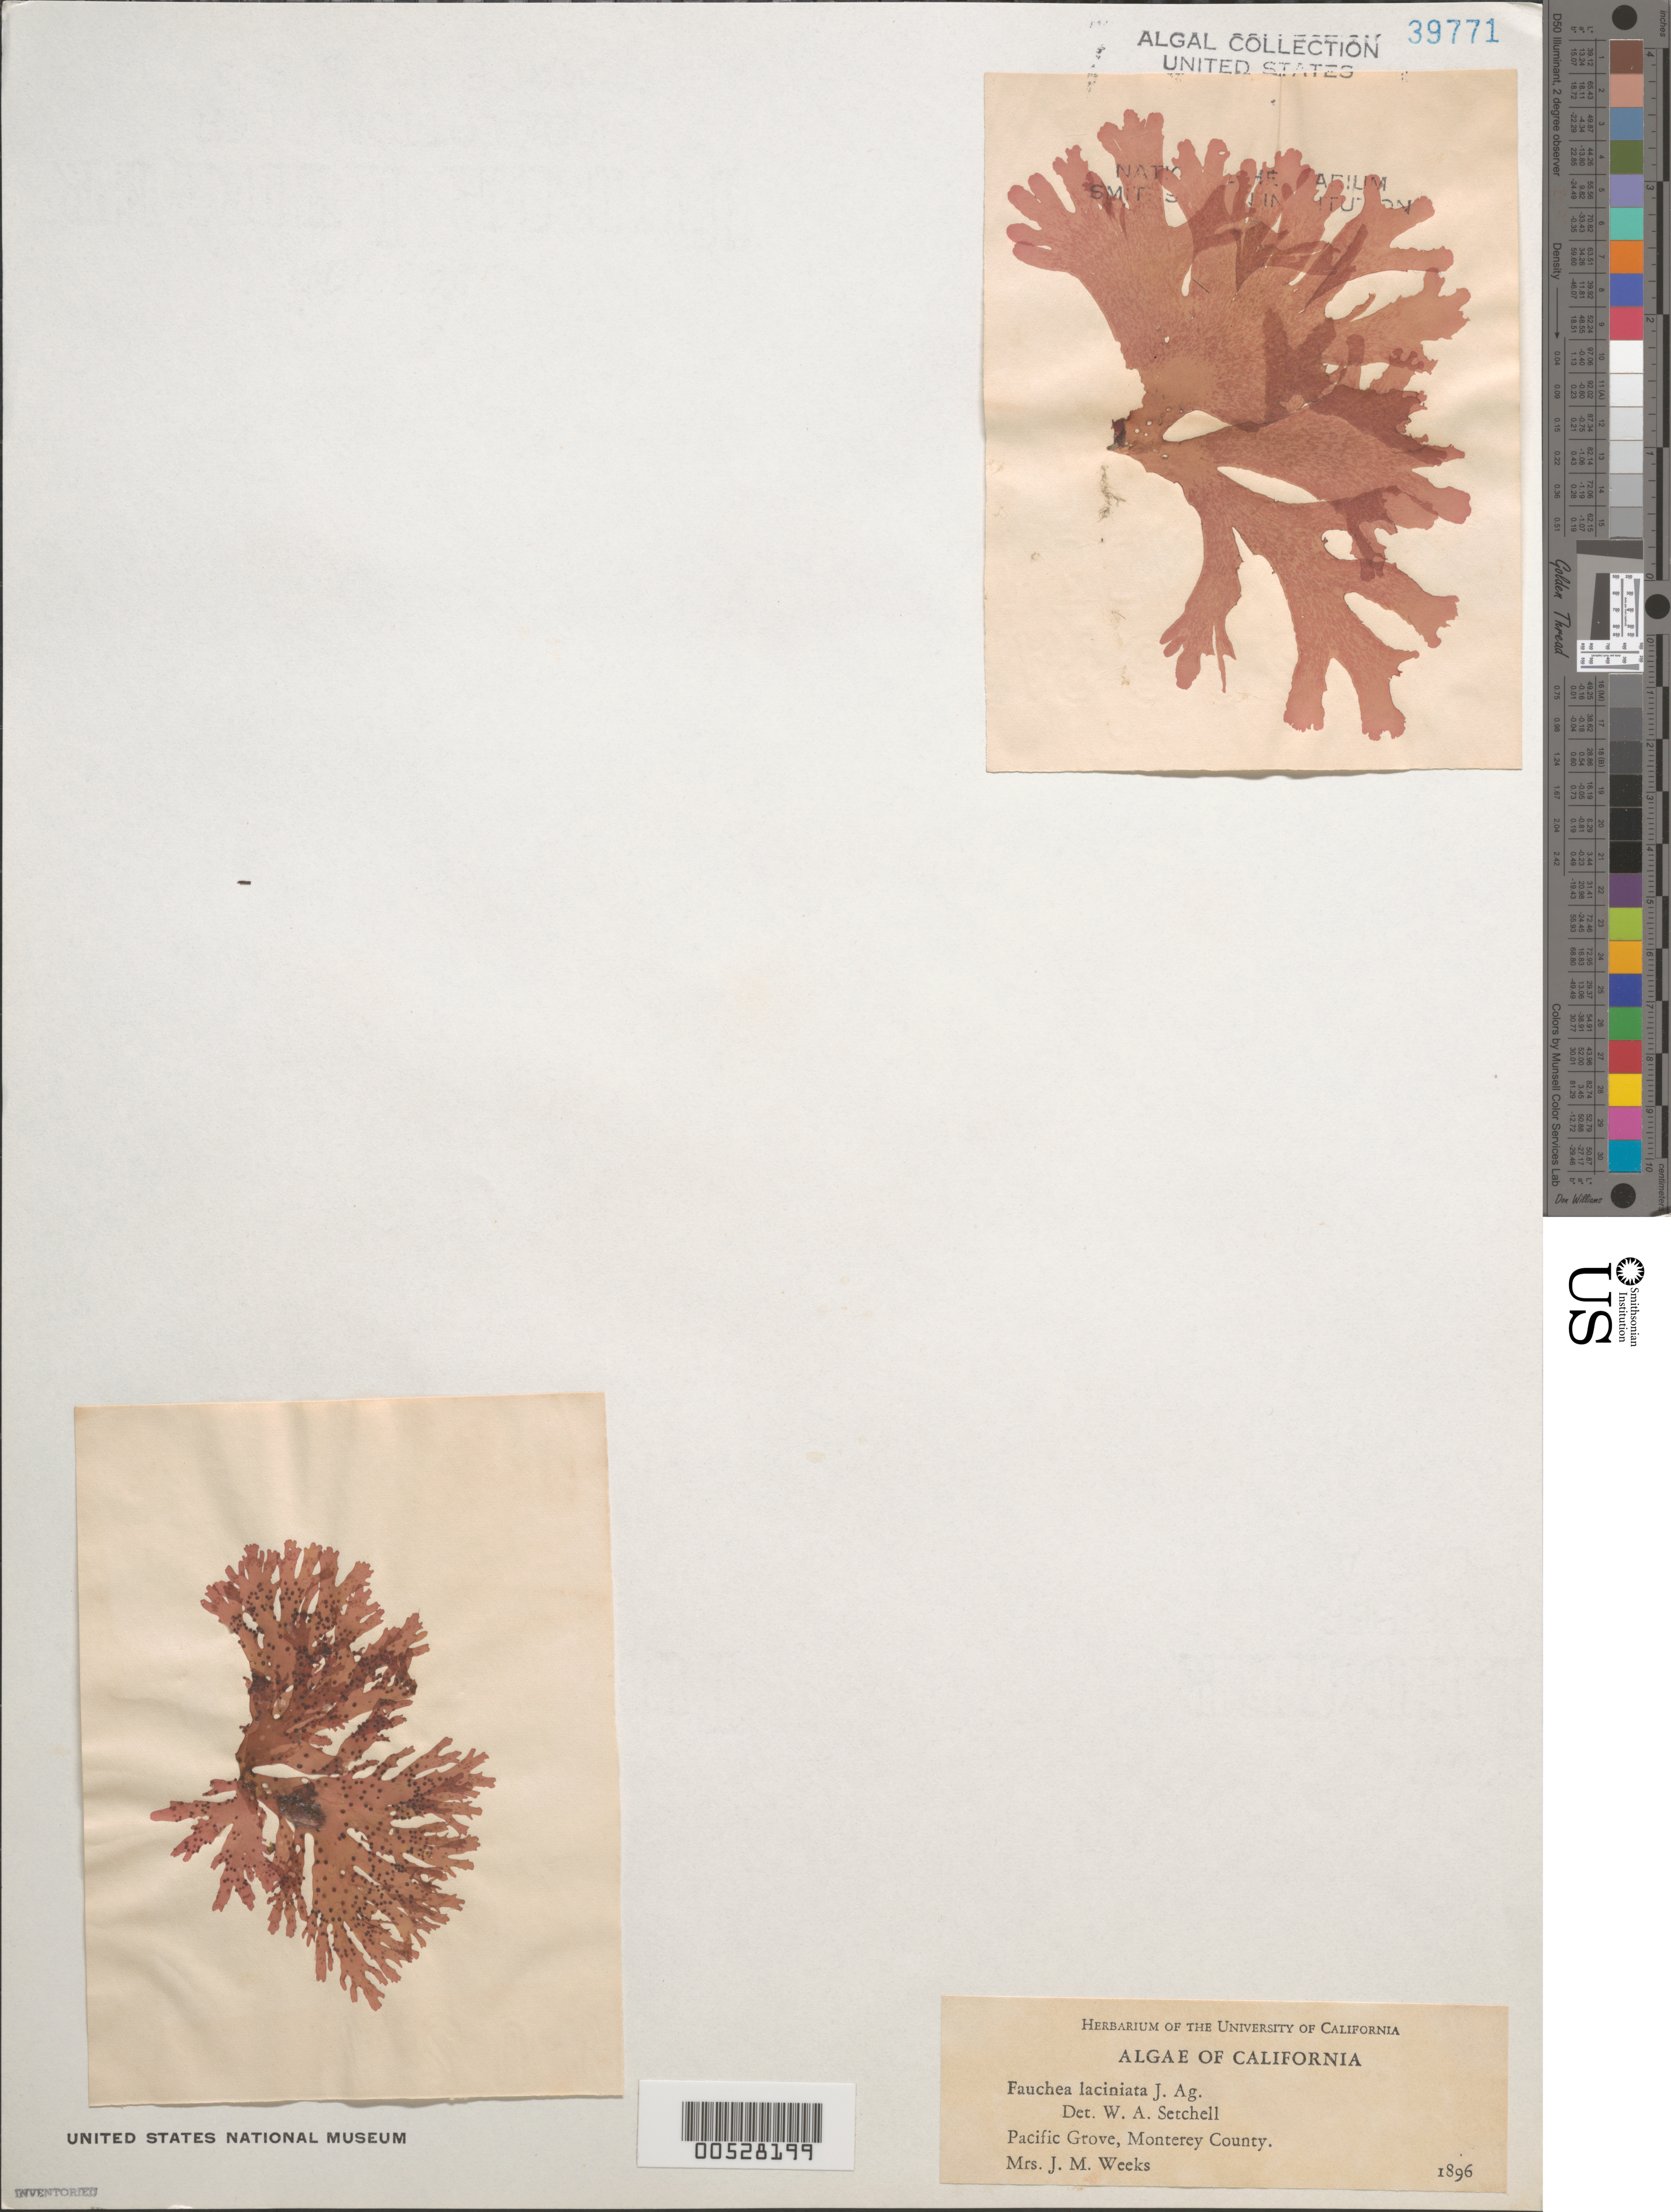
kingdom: Plantae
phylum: Rhodophyta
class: Florideophyceae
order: Rhodymeniales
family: Faucheaceae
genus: Gloiocladia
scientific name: Gloiocladia laciniata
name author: (J. Agardh) Rodríguez-Prieto & N. Sánchez in Rodríguez-Prieto et al.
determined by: Algae name updating Project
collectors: Mrs. J. Weeks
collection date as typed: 1896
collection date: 1896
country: United States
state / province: California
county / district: Monterey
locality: Pacific Grove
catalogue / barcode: US 39771